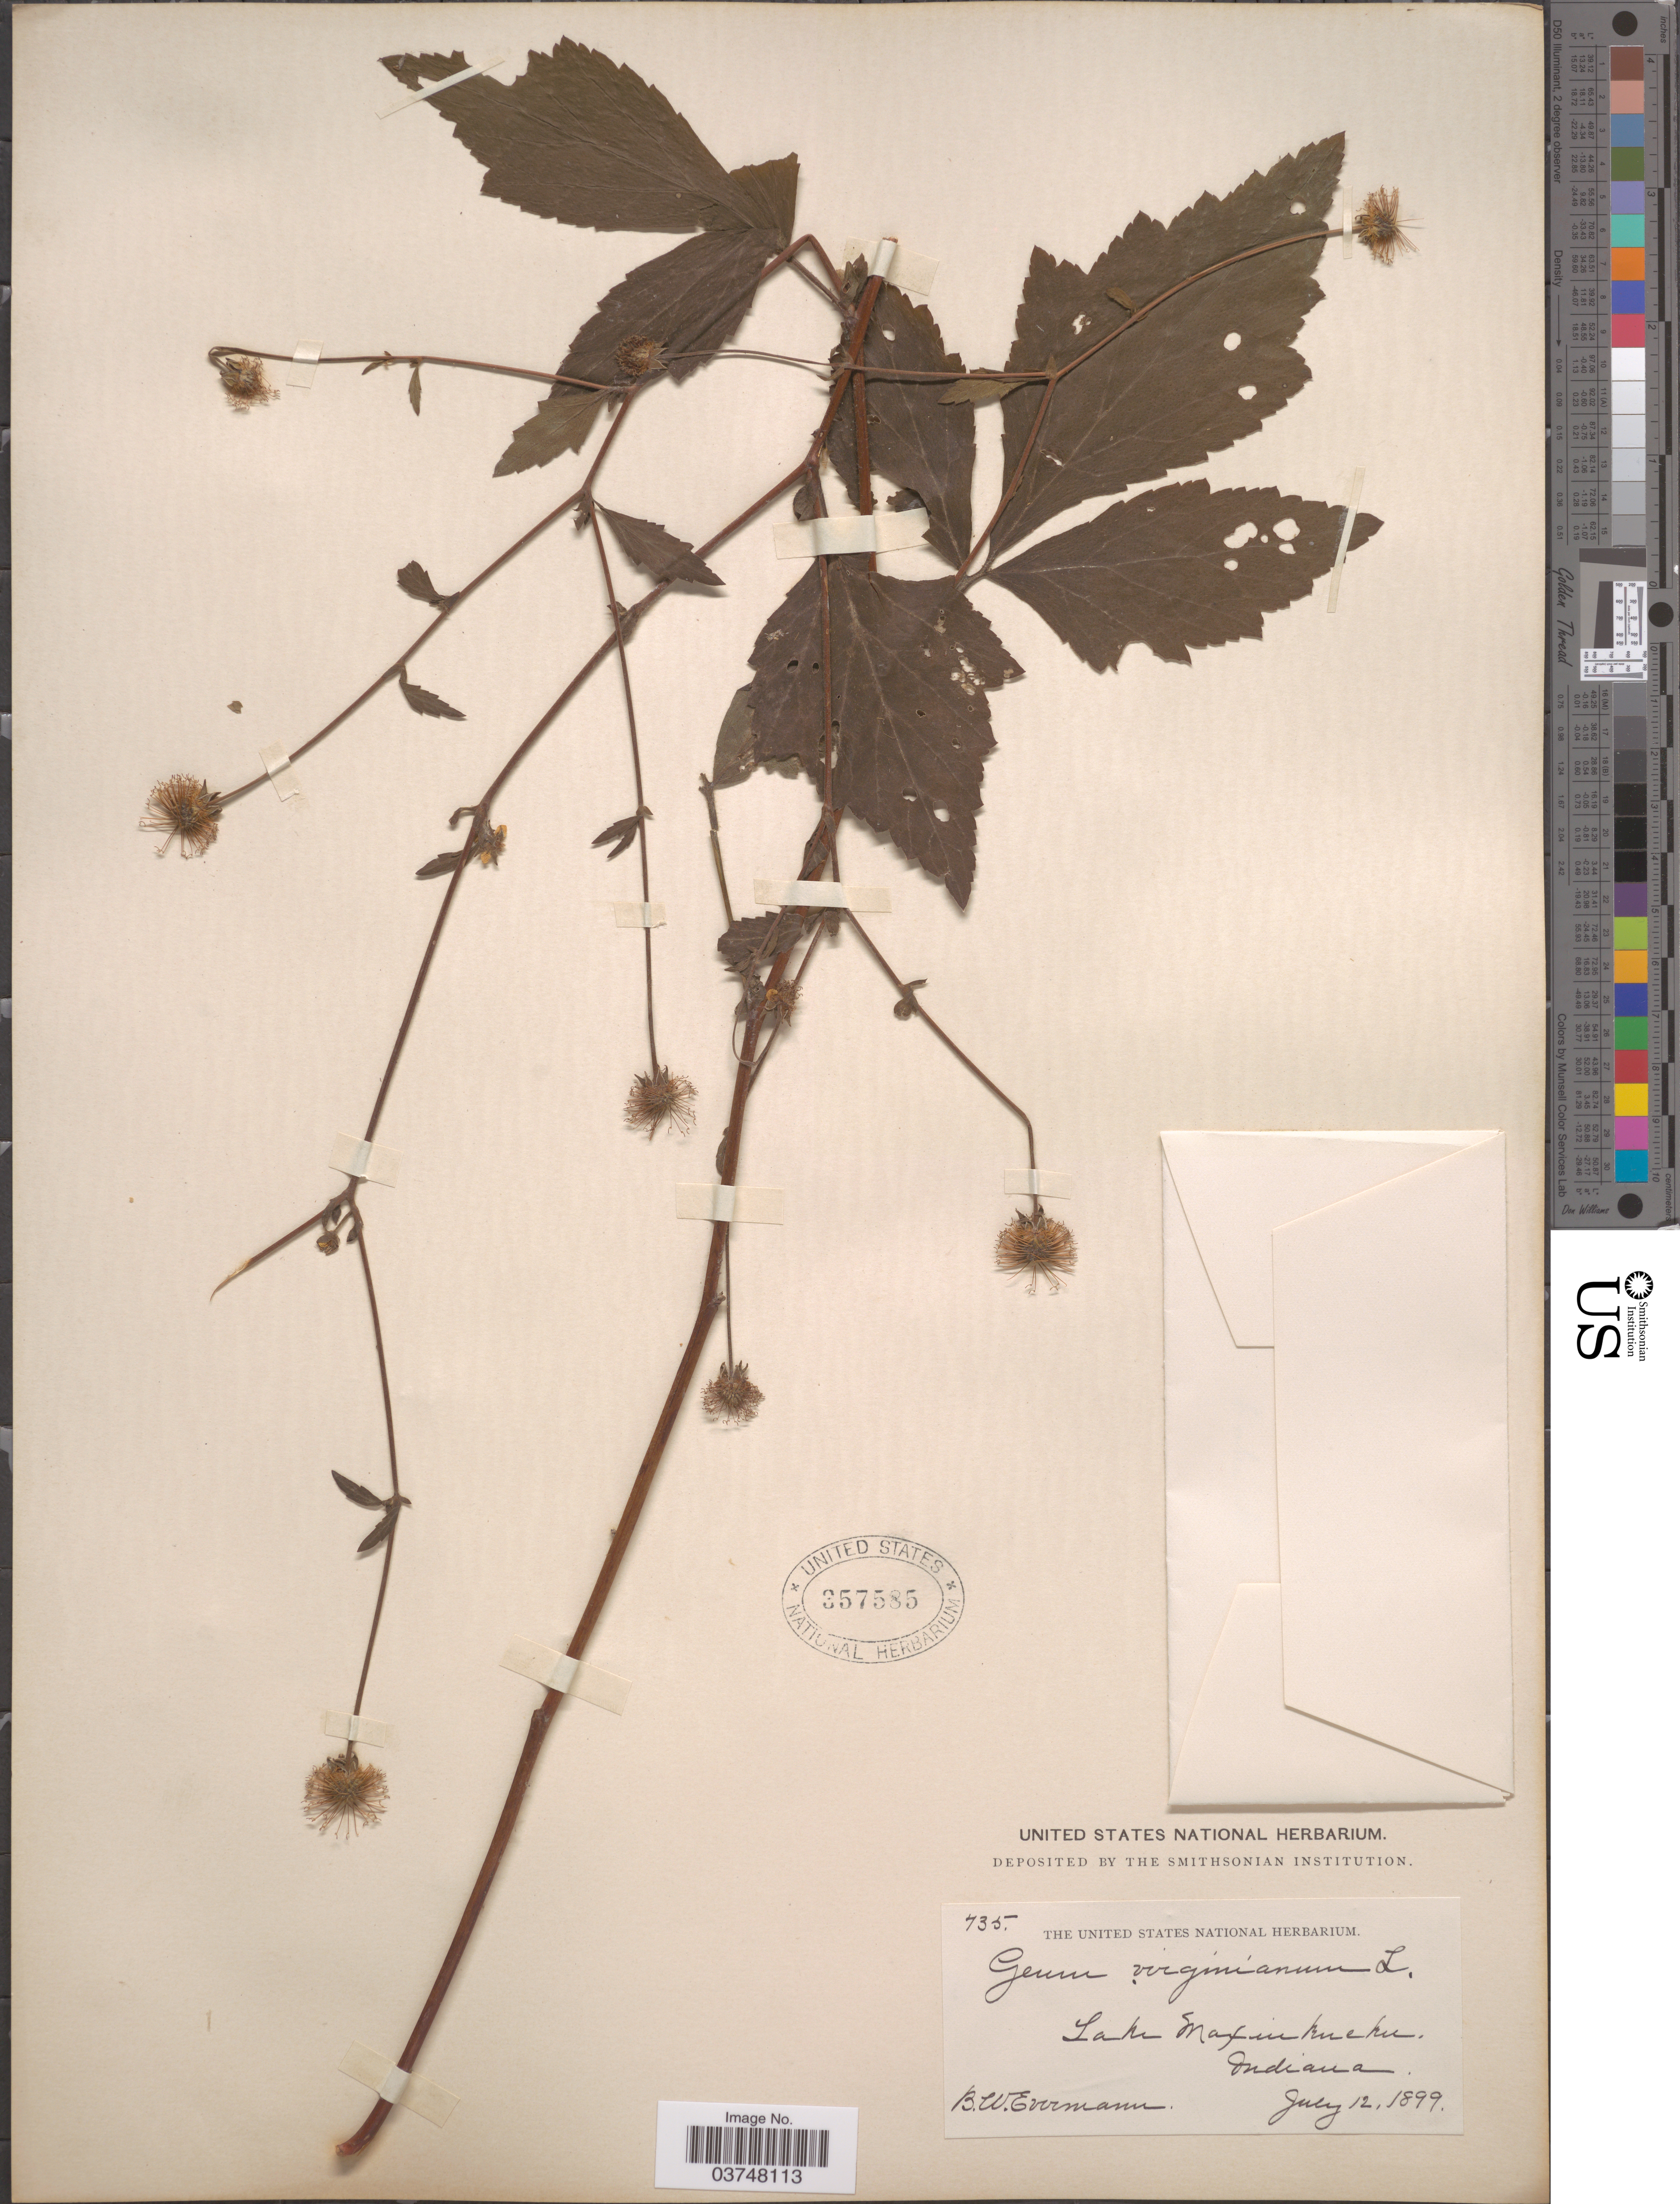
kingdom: Plantae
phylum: Tracheophyta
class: Magnoliopsida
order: Rosales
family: Rosaceae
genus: Geum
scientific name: Geum virginianum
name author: L.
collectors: B. W. Evermann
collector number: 735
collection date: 1899-07-12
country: United States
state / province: Indiana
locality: Lake Maxinkuckee.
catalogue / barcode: US 357585